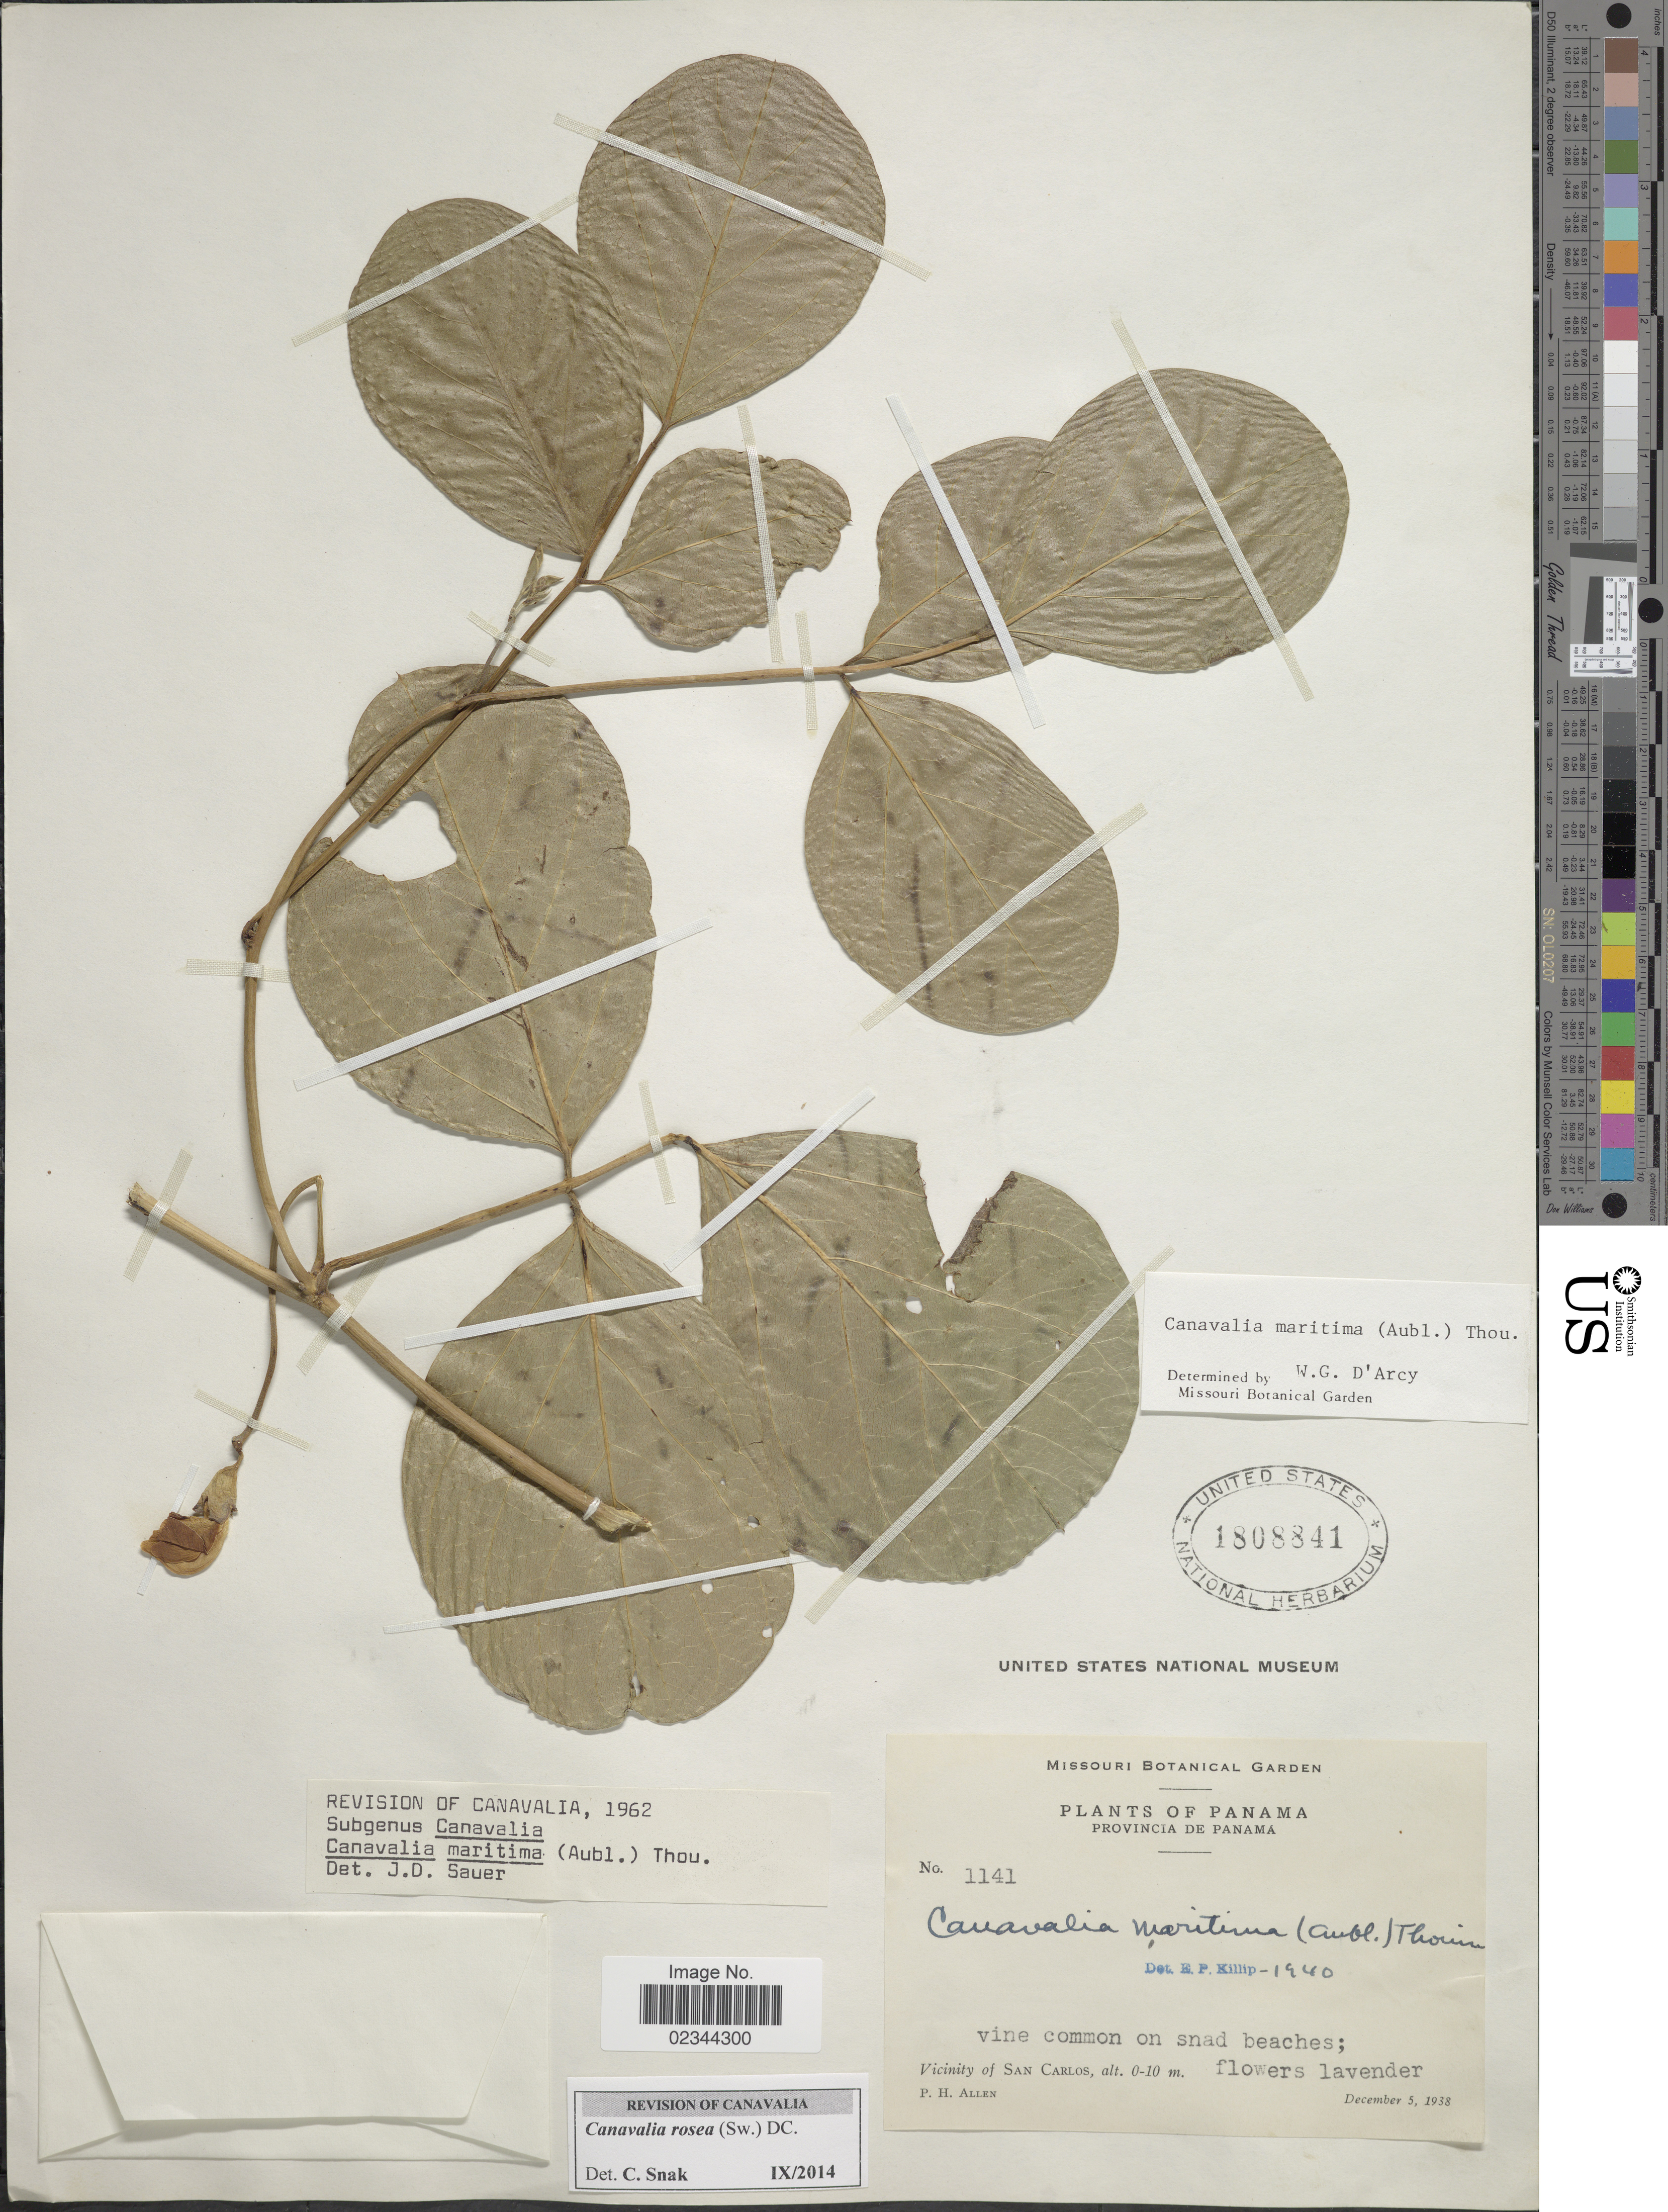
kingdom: Plantae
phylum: Tracheophyta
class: Magnoliopsida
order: Fabales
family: Fabaceae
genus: Canavalia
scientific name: Canavalia rosea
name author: (Sw.) DC.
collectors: P. H. Allen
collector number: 1141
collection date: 1938-12-05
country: Panama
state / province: Panamá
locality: Common on sand beaches, Vicinity of San Carlos.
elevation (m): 0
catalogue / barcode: US 1808841